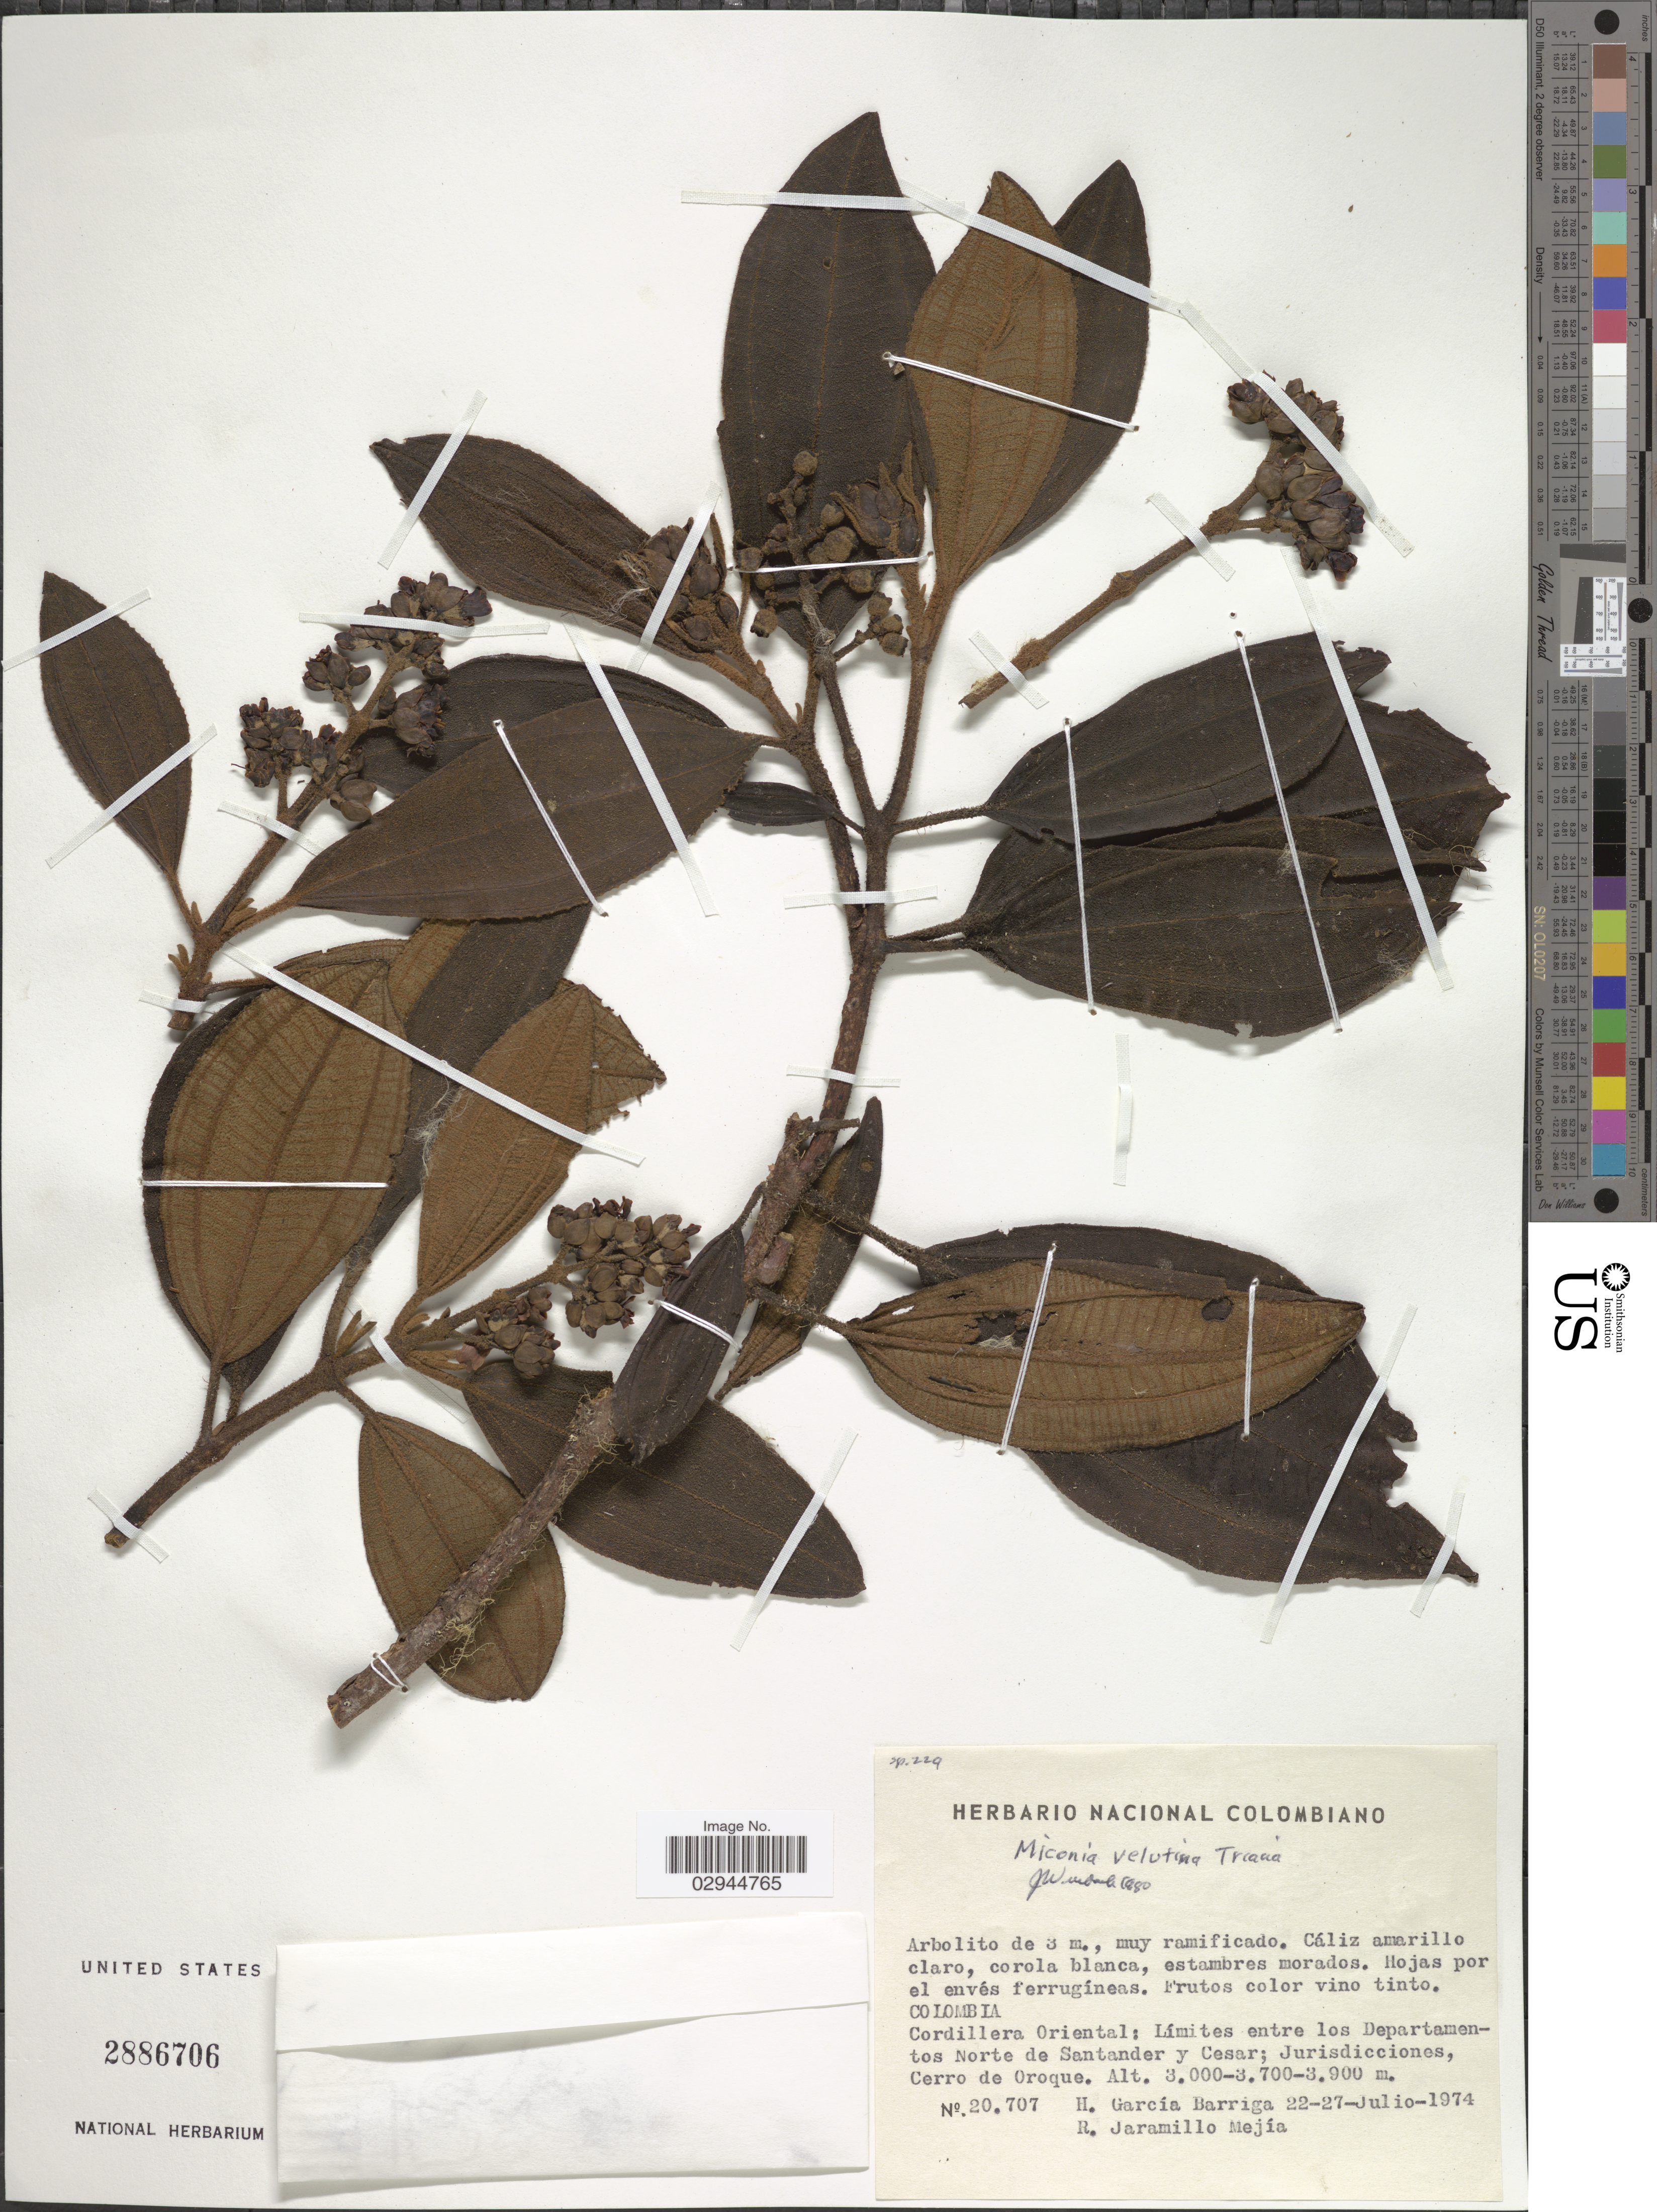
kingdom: Plantae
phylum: Tracheophyta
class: Magnoliopsida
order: Myrtales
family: Melastomataceae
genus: Miconia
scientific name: Miconia velutina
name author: Triana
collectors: H. García Barriga & R. Jaramillo M.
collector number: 20707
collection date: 1974-07-22/1974-07-27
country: Colombia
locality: Cordillera Oriental: Límites entre los Despartamentos Norte de Santander y Cesar; Jurisdicciones, Cerro de Oroque.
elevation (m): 3000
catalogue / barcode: US 2886706